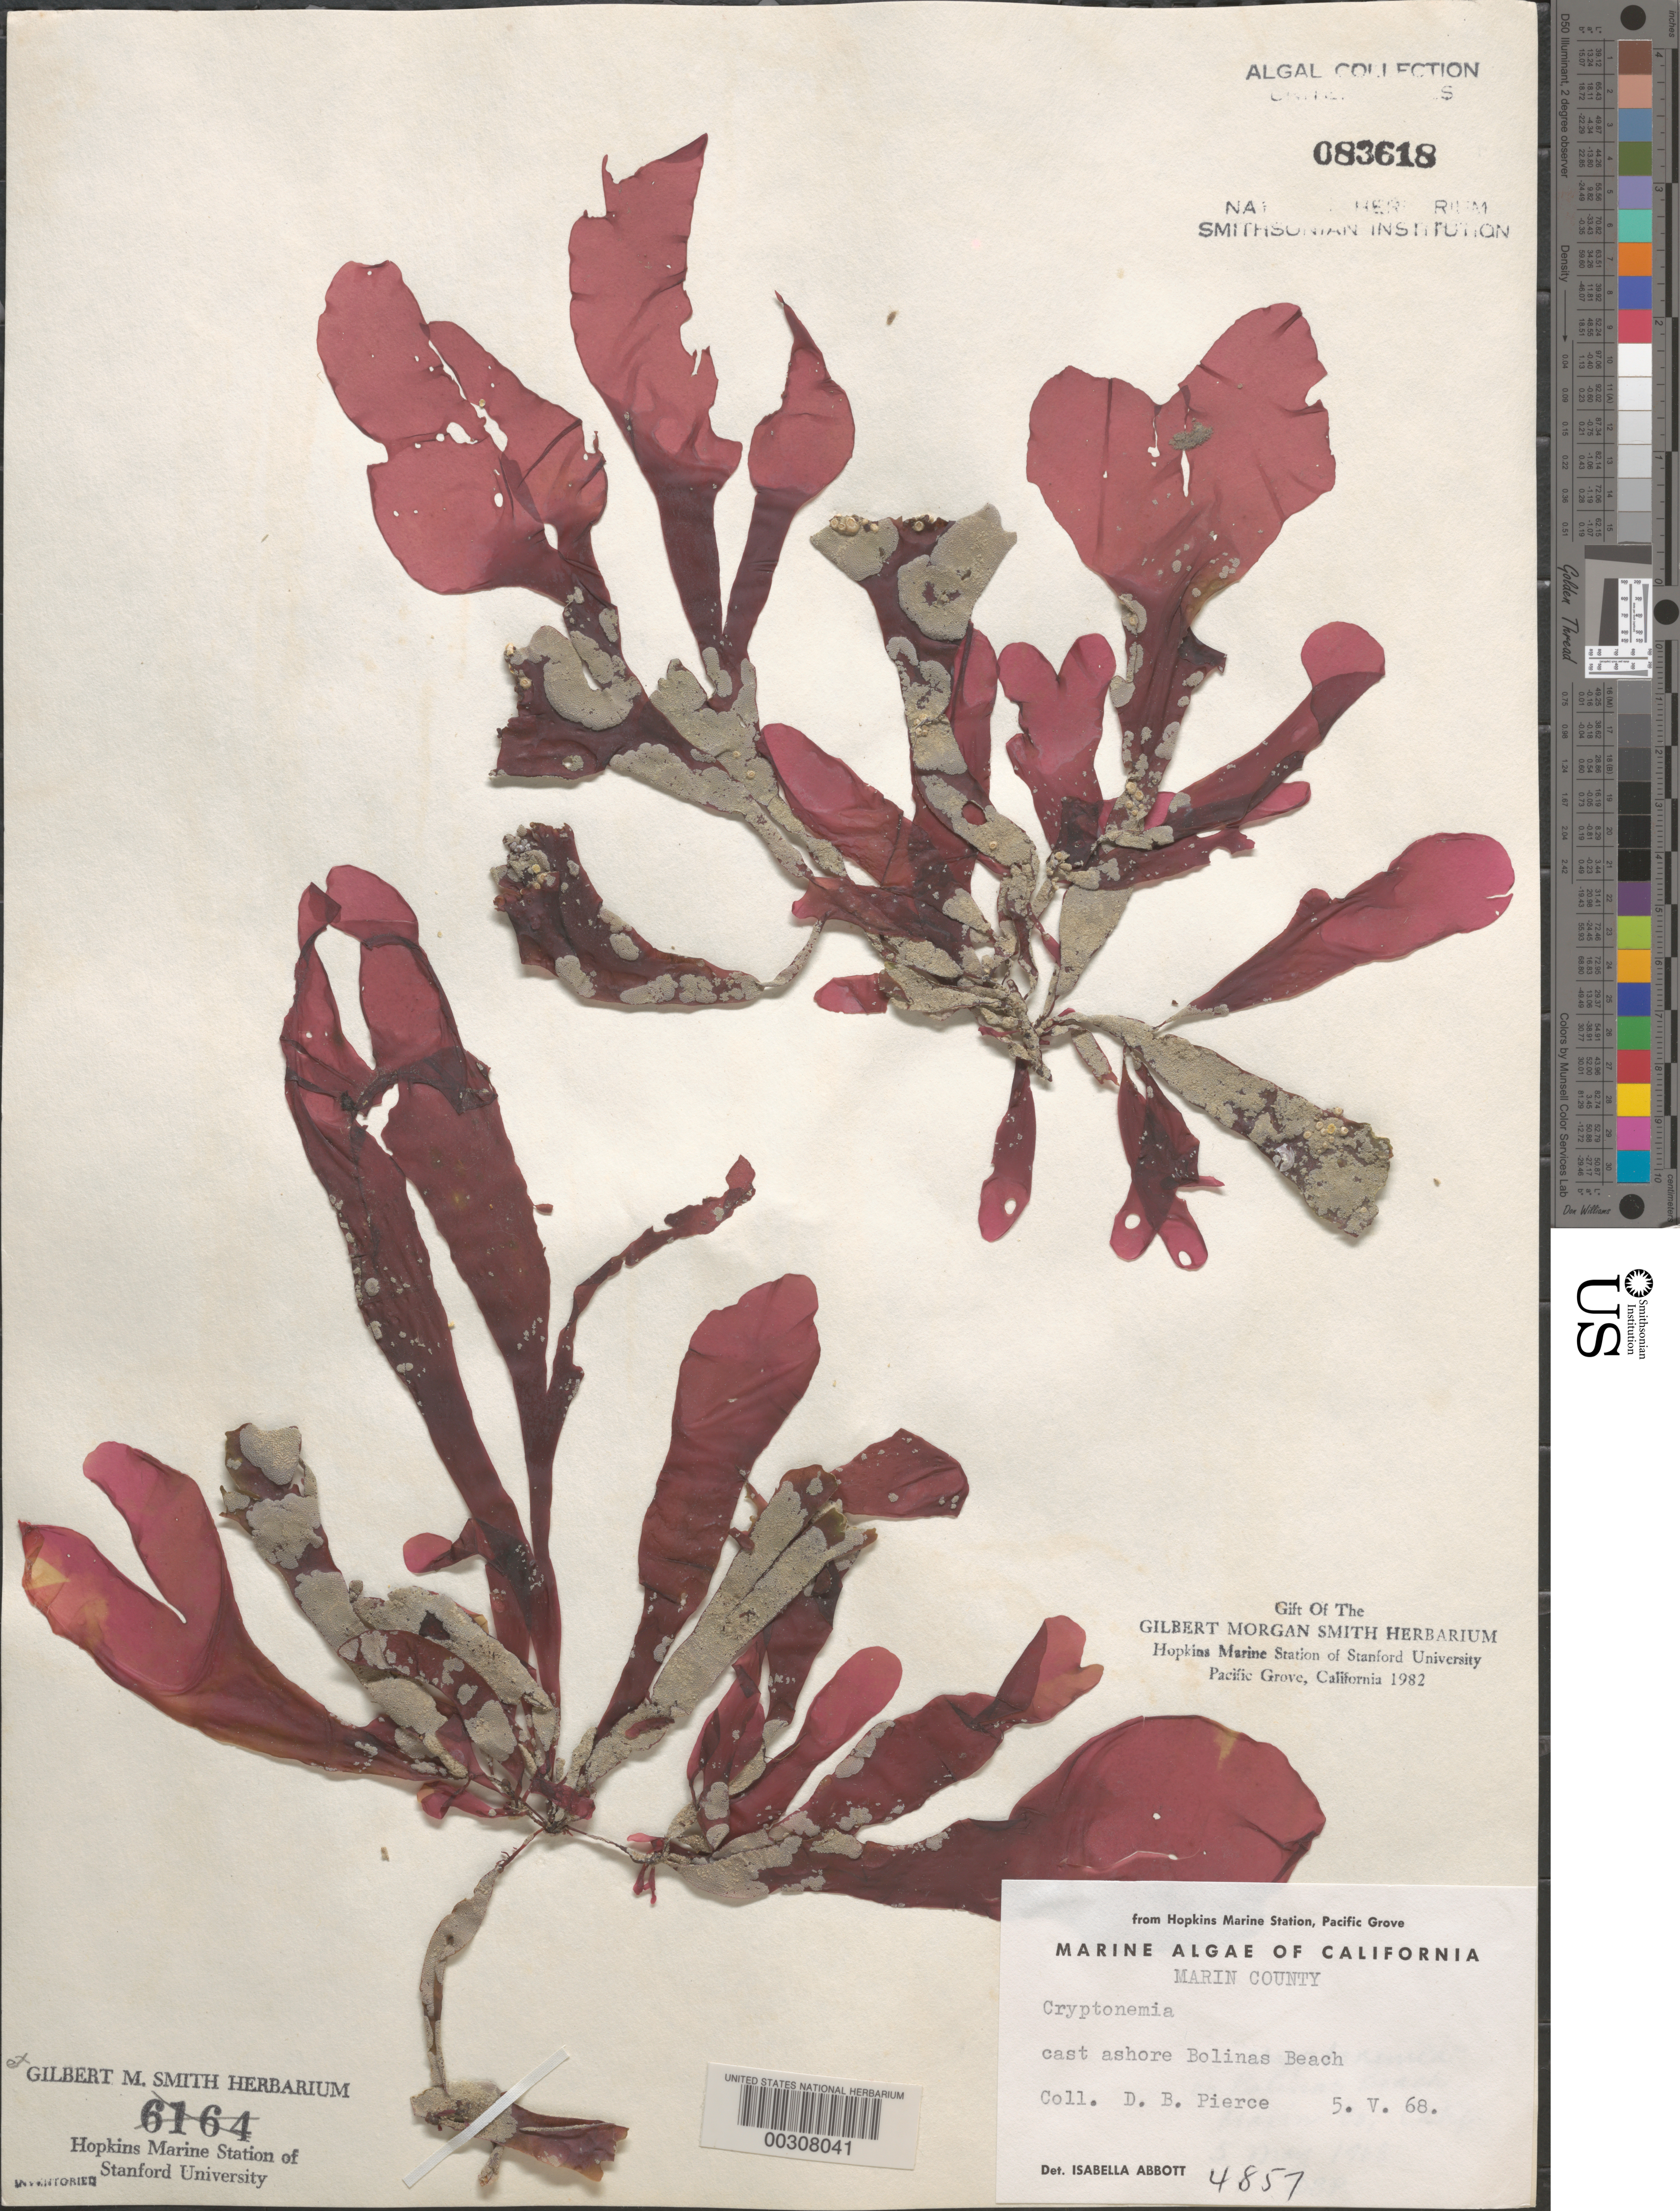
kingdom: Plantae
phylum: Rhodophyta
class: Florideophyceae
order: Halymeniales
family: Halymeniaceae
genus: Cryptonemia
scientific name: Cryptonemia sp.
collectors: D. Pierce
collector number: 4857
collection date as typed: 5 May 68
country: United States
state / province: California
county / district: Marin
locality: Marin County. Cast ashore Bolinas Beach.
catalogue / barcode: US 83618